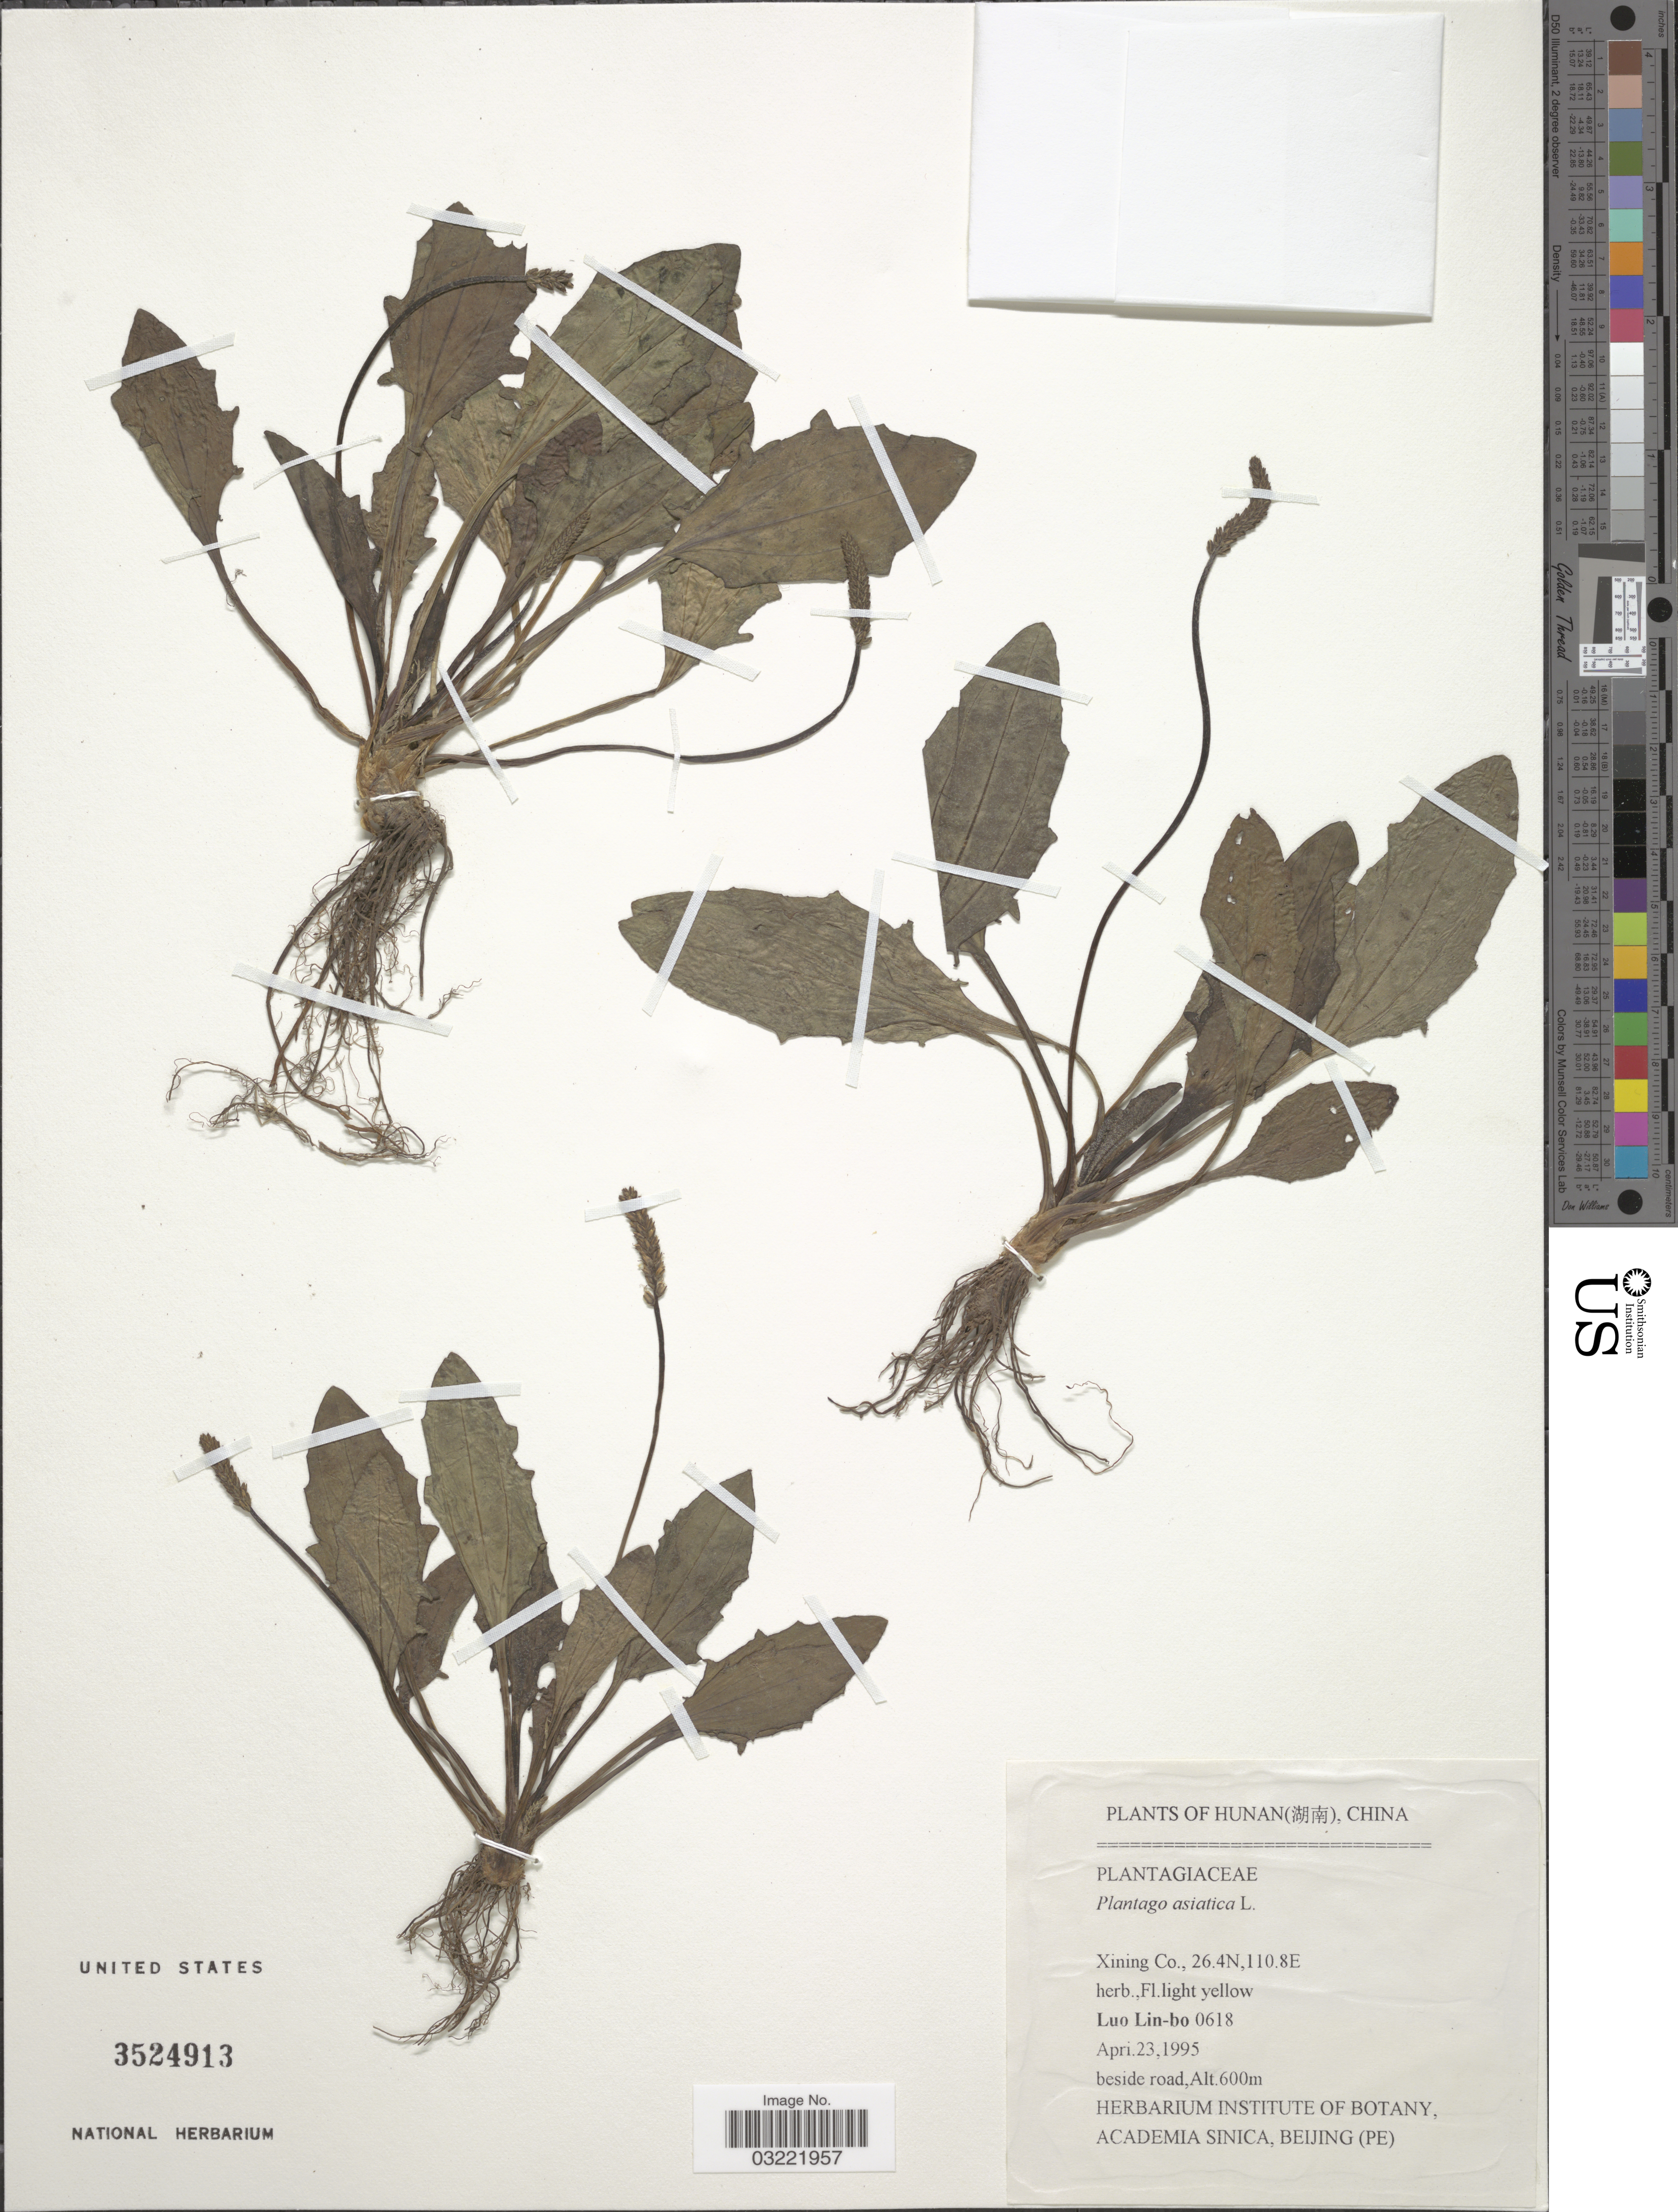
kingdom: Plantae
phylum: Tracheophyta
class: Magnoliopsida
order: Lamiales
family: Plantaginaceae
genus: Plantago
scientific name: Plantago asiatica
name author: L.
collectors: L. Lin-bo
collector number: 0618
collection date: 1995-04-23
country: China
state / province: Hunan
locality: Hunan (X). Xining Co.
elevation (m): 600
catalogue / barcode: US 3524913